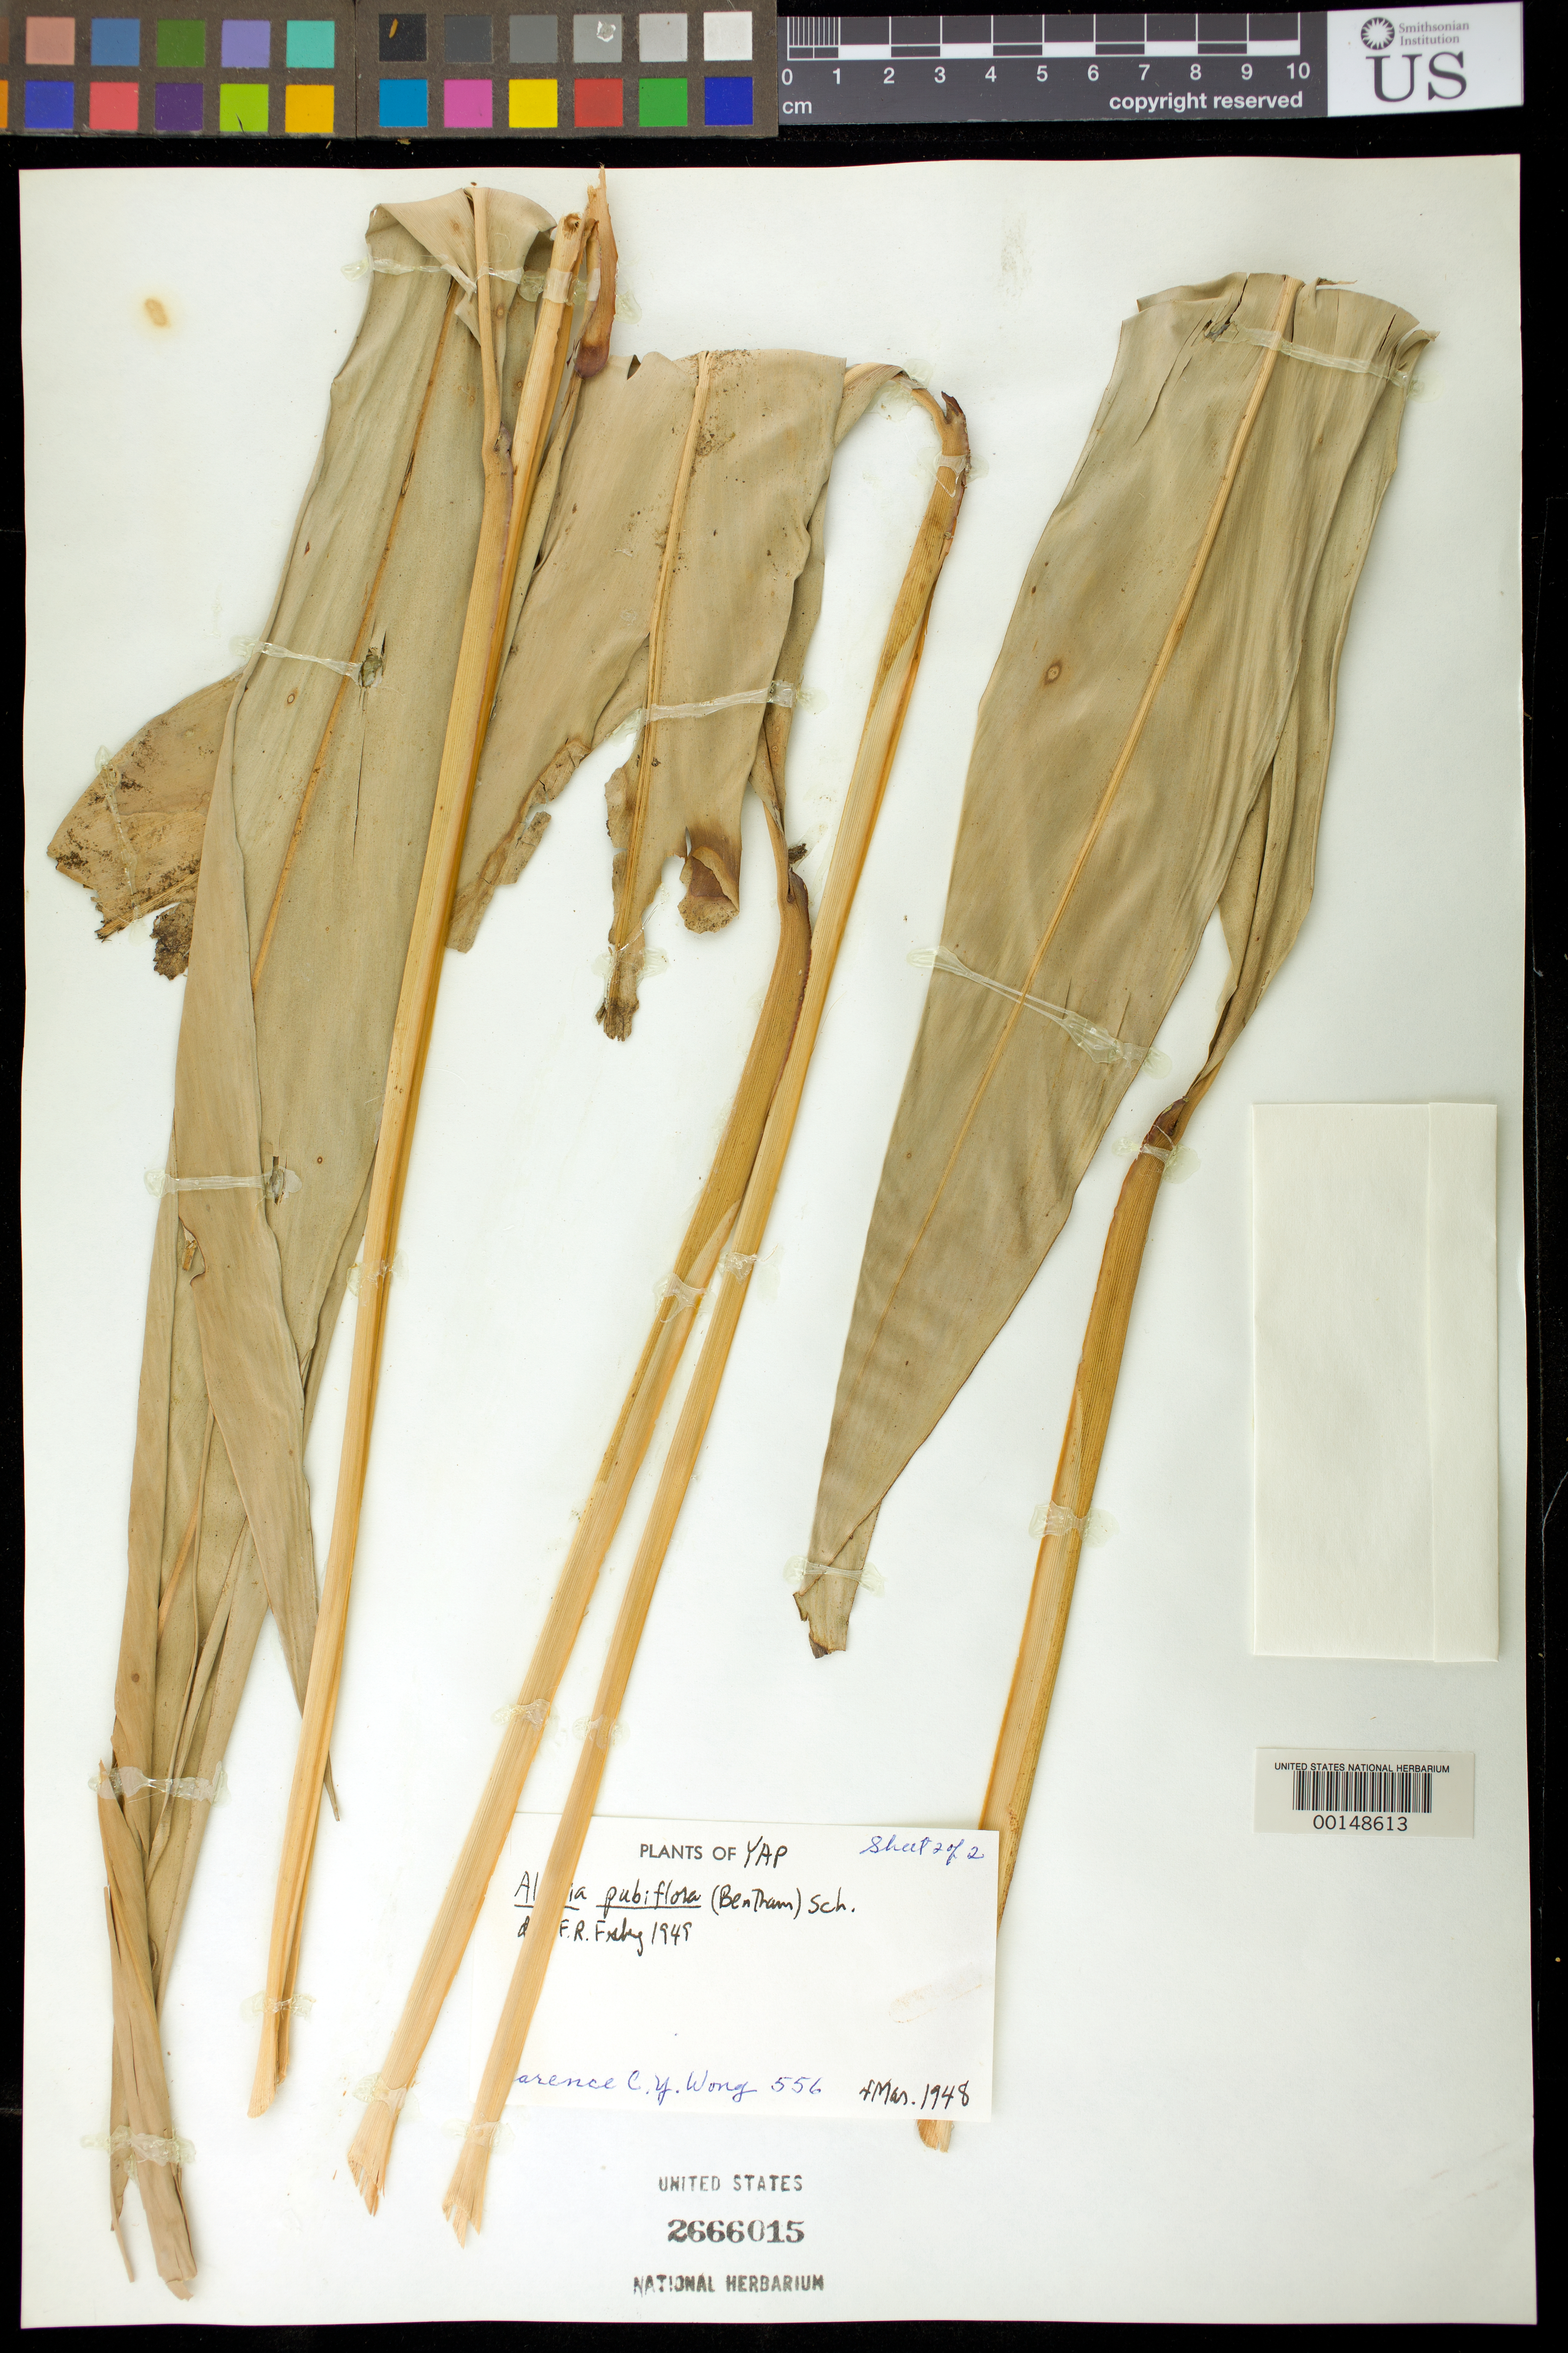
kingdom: Plantae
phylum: Tracheophyta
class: Liliopsida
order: Zingiberales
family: Zingiberaceae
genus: Alpinia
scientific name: Alpinia pubiflora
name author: (Benth.) K. Schum.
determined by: Fosberg, F. R.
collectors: C. Y. C. Wong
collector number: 556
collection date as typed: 04 Mar 1948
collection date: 1948-03-04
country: Micronesia, Federated States of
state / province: Yap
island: Yap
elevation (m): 30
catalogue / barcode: US 2666015